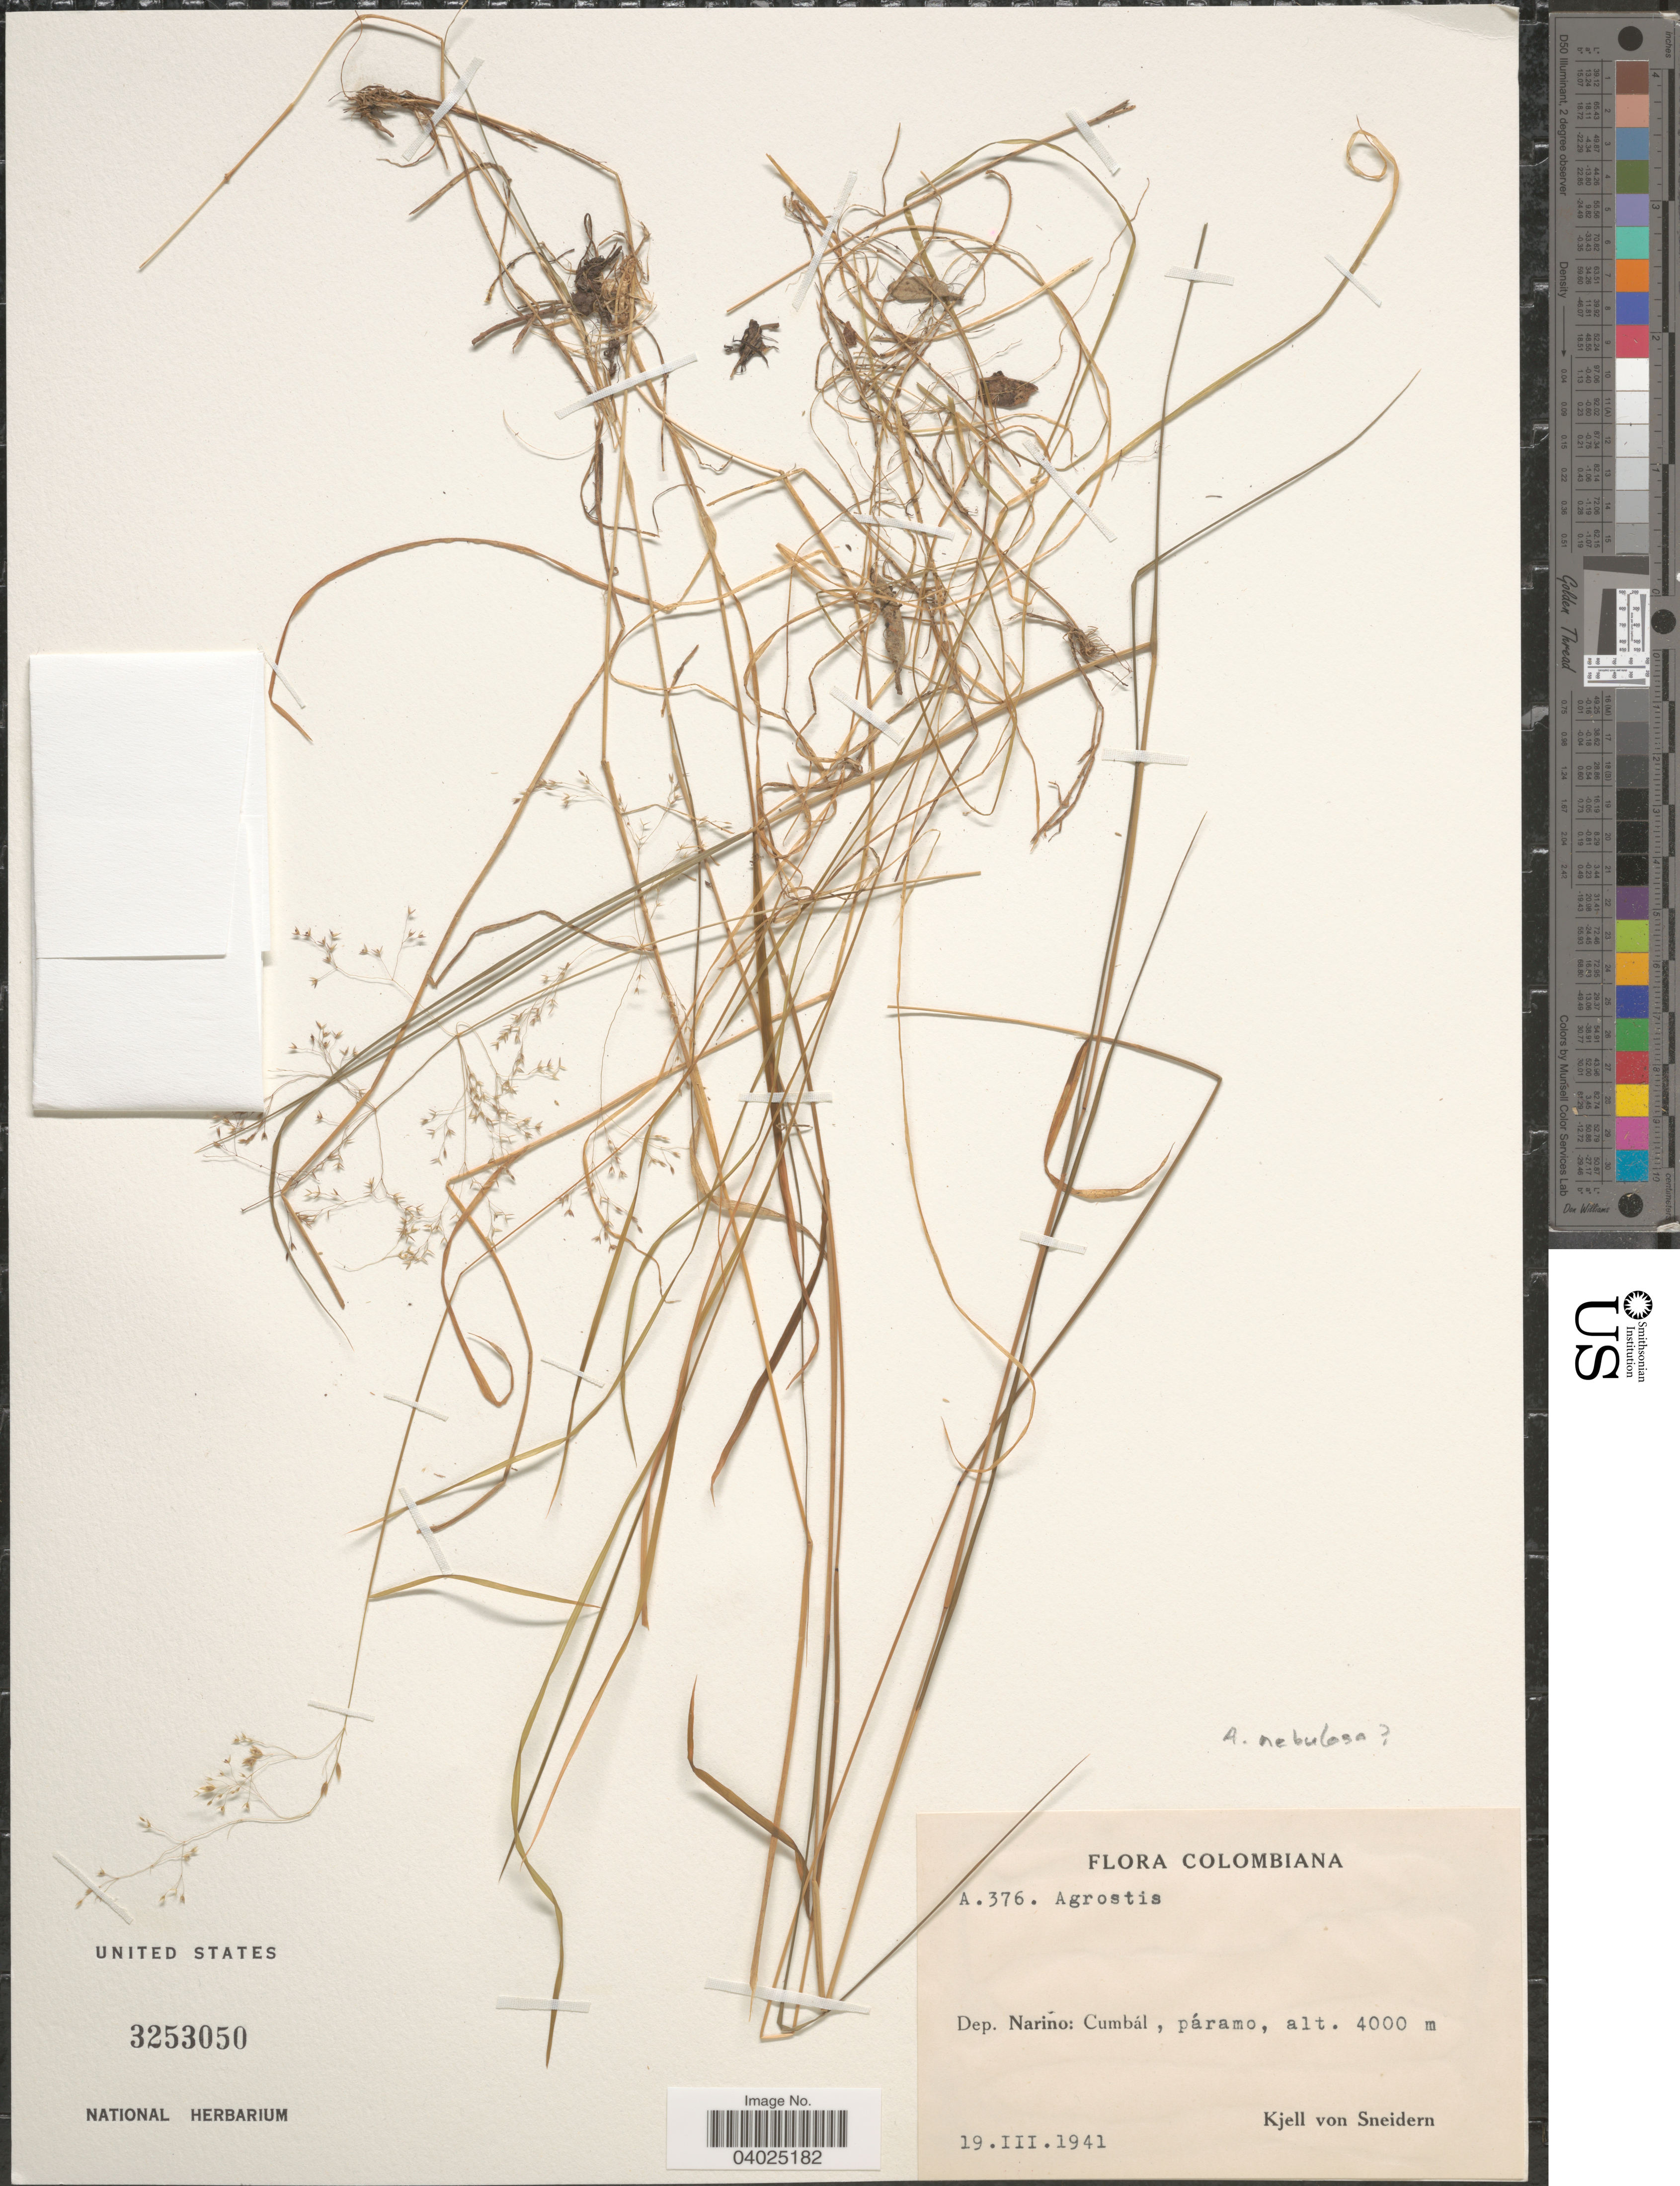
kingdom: Plantae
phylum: Tracheophyta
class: Liliopsida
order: Poales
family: Poaceae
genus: Agrostis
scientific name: Agrostis sp.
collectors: K. von Sneidern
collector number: A376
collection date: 1941-03-19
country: Colombia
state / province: Nariño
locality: Dep. Nariño: Cumbál, páramo.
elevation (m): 4000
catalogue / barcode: US 3253050